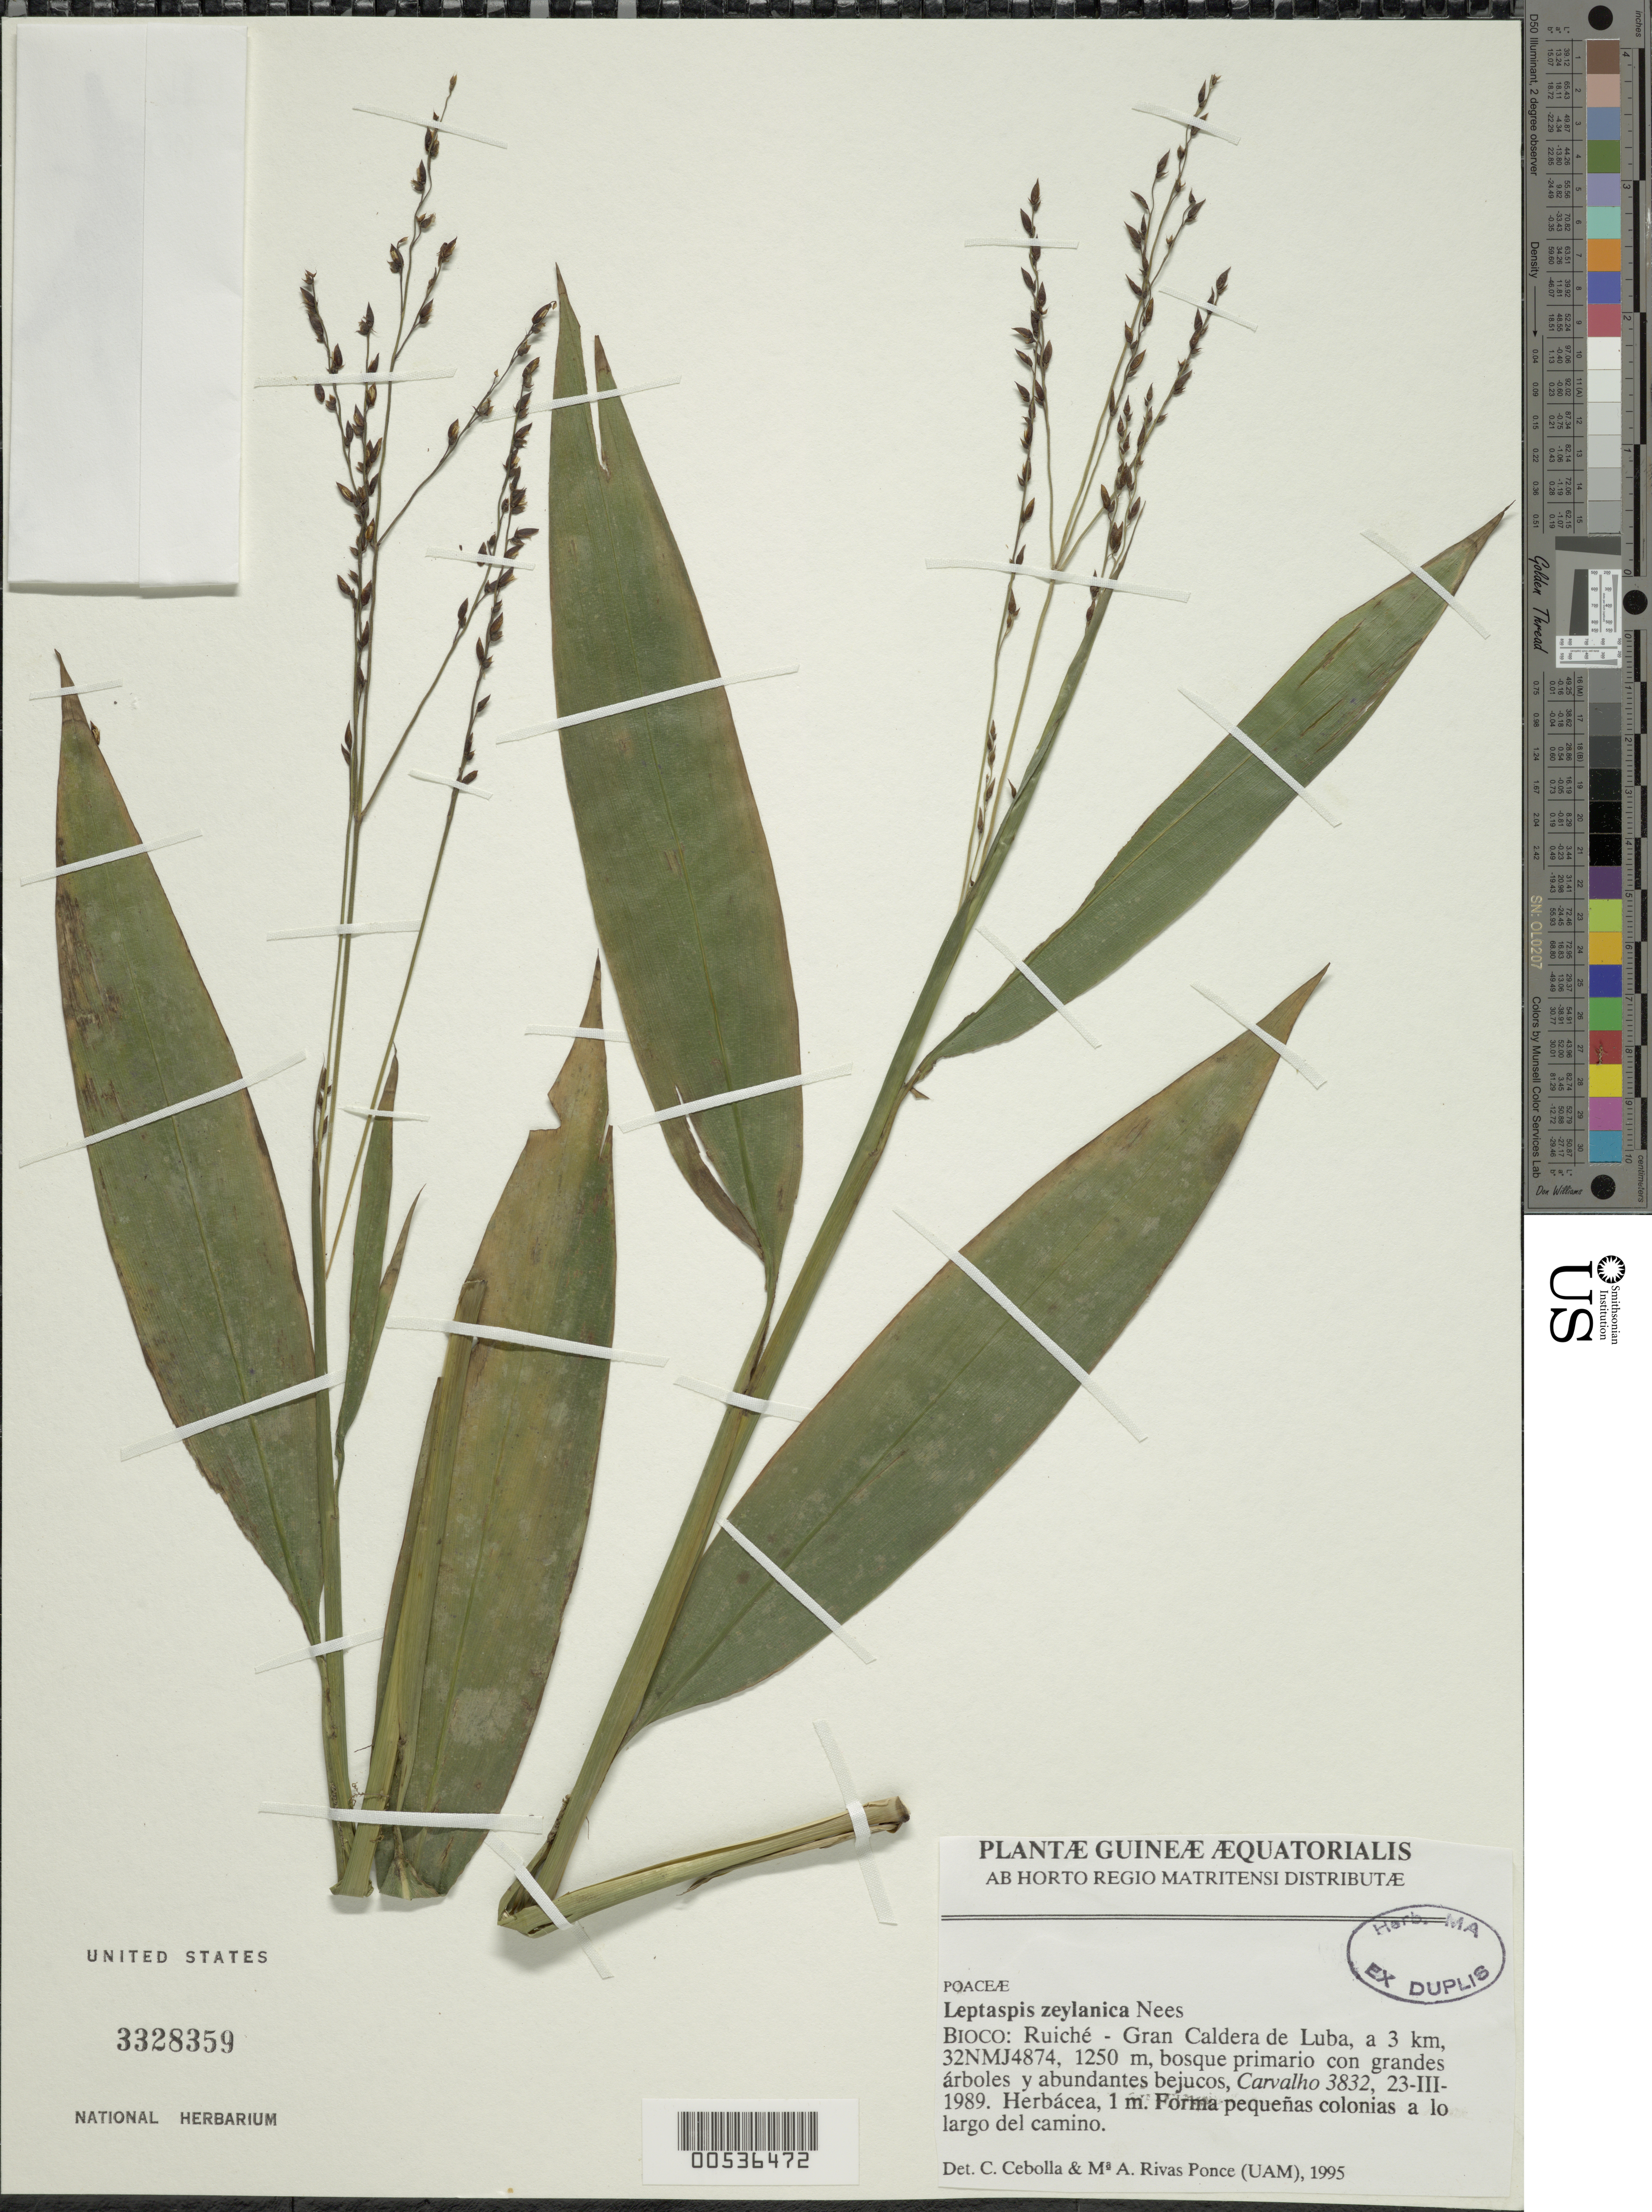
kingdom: Plantae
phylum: Tracheophyta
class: Liliopsida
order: Poales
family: Poaceae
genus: Leptaspis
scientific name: Leptaspis zeylanica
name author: Nees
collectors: Carvalho, --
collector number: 3832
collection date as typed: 23 Mar 1989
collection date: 1989-03-23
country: Equatorial Guinea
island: Bioko Island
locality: Bioco, Ruiche - Gran Caldera de Luba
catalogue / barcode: US 3328359